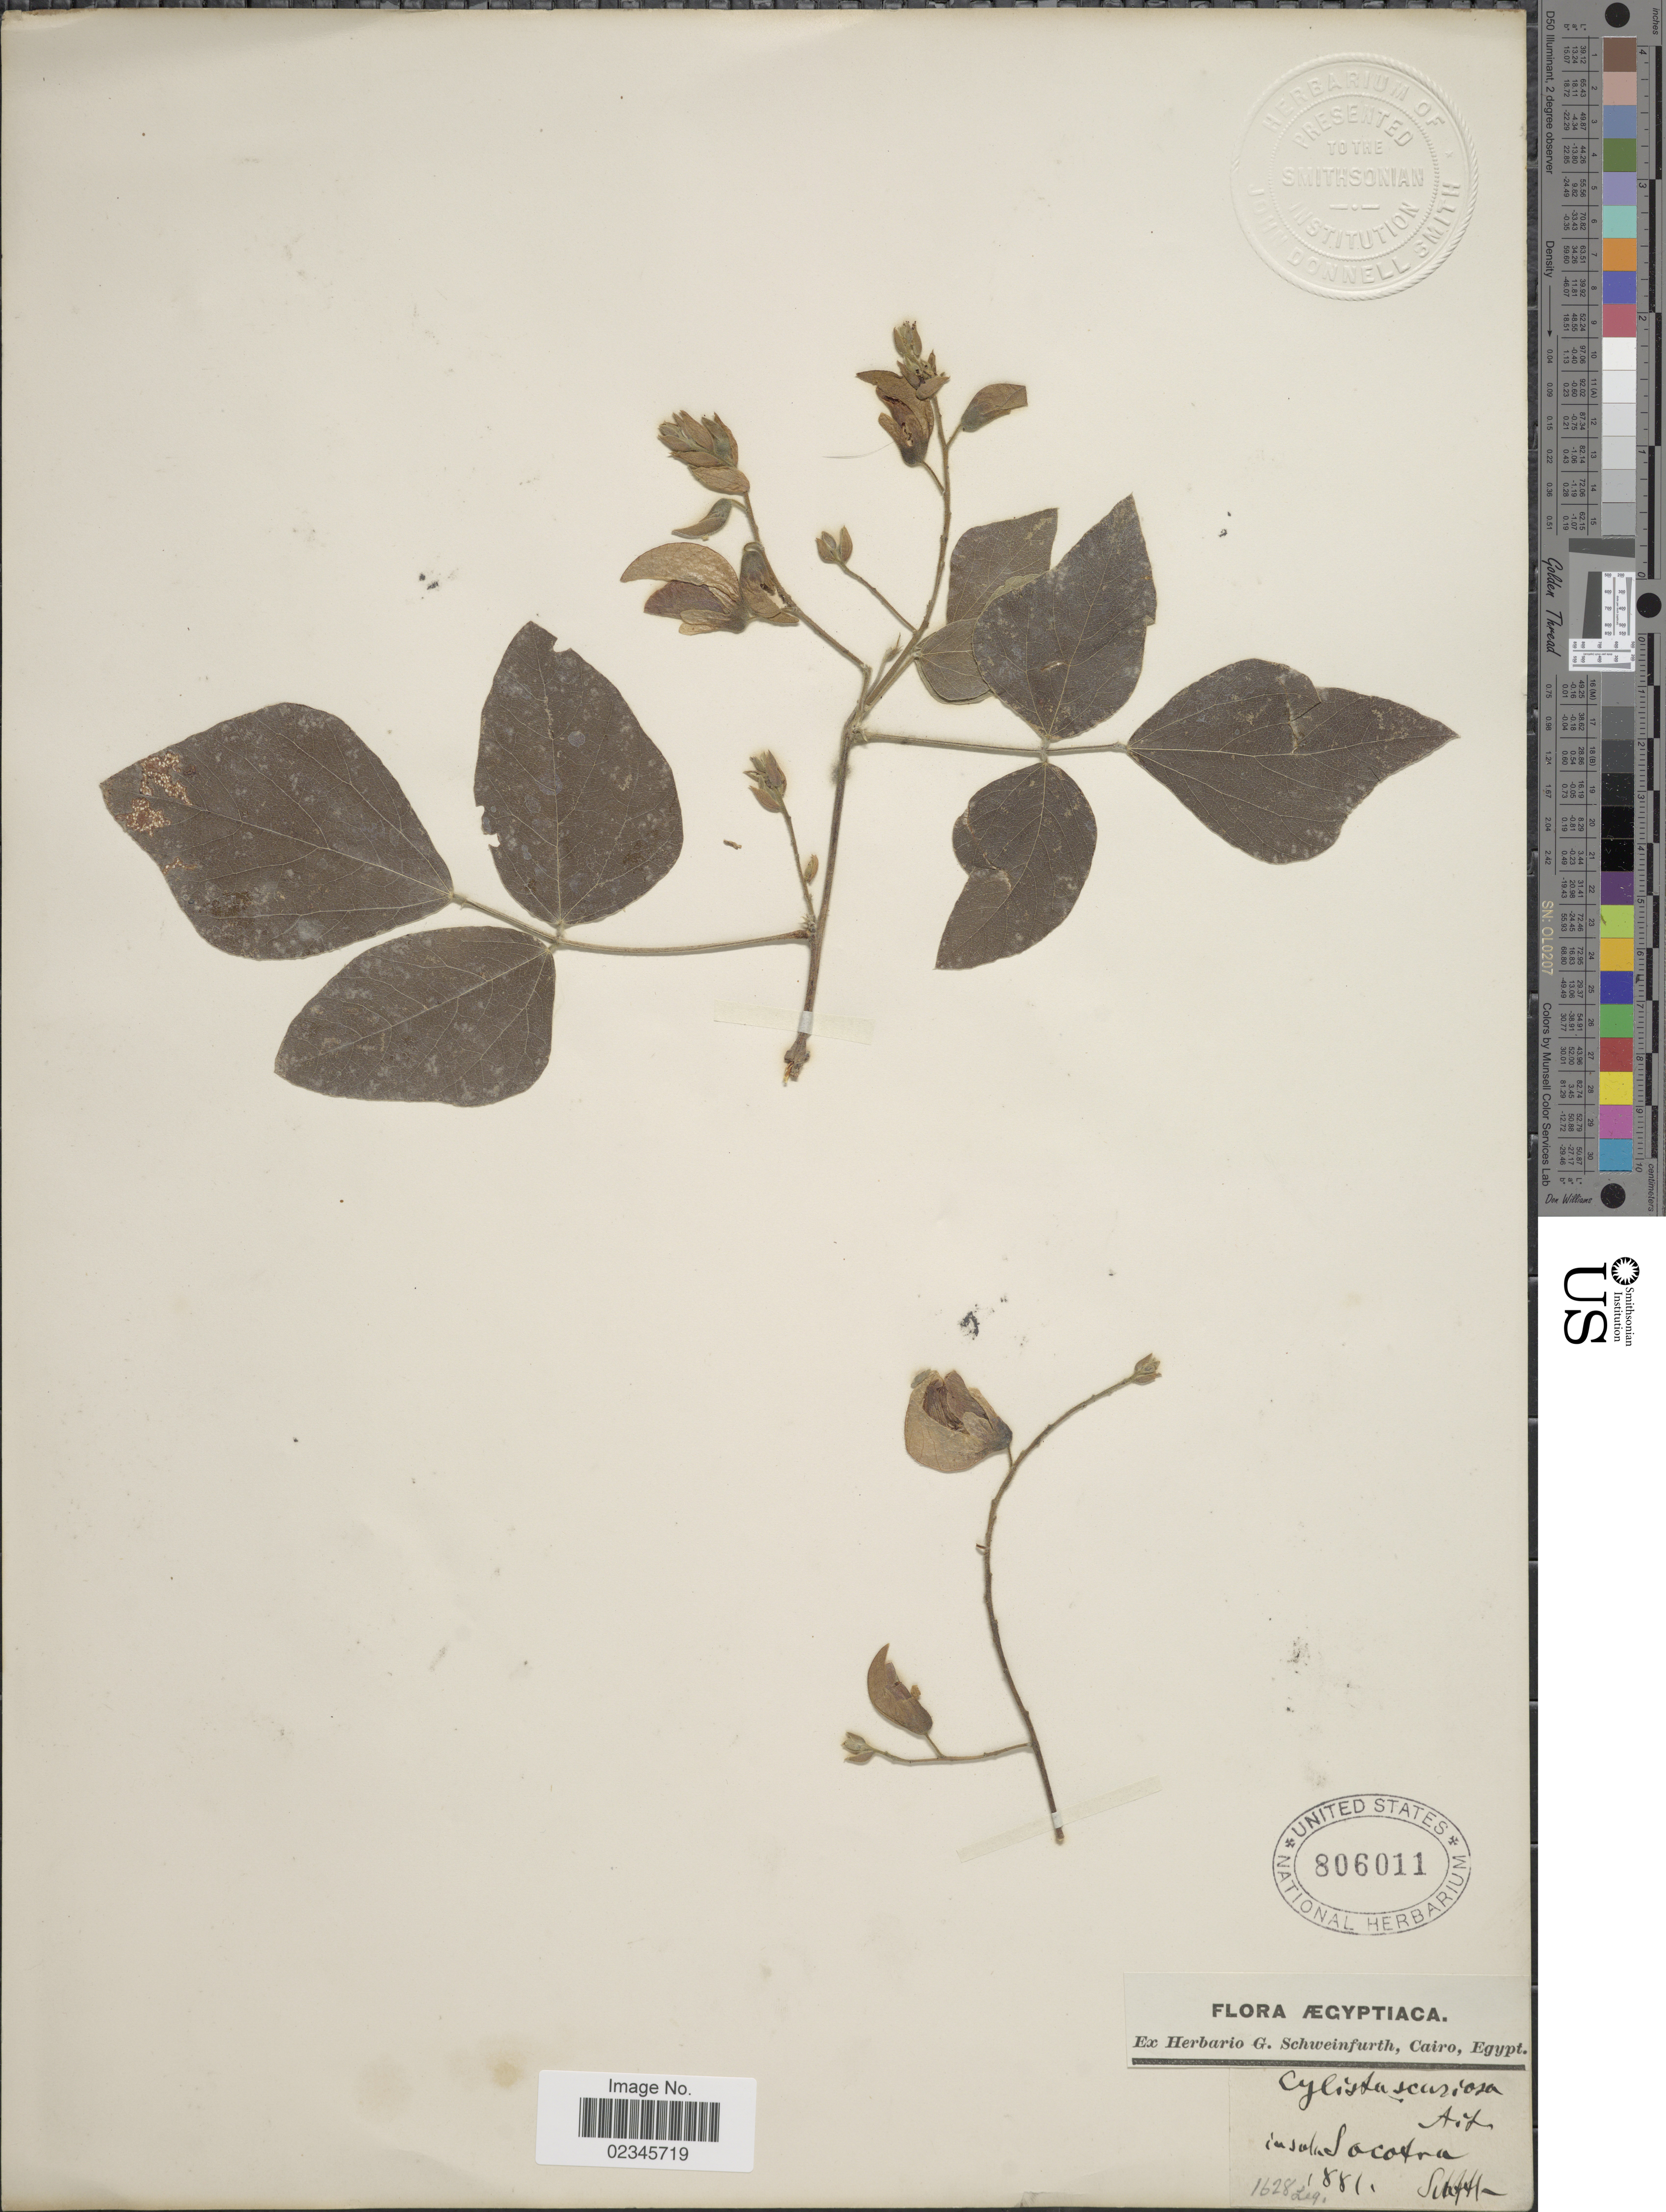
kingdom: Plantae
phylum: Tracheophyta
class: Magnoliopsida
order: Fabales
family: Fabaceae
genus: Paracalyx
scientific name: Paracalyx scariosus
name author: (Roxb.) Ali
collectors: G. A. Schweinfurth (herbarium)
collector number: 1628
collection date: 1881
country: Egypt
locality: Aegyptiaca, insula Socotra.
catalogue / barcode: US 806011